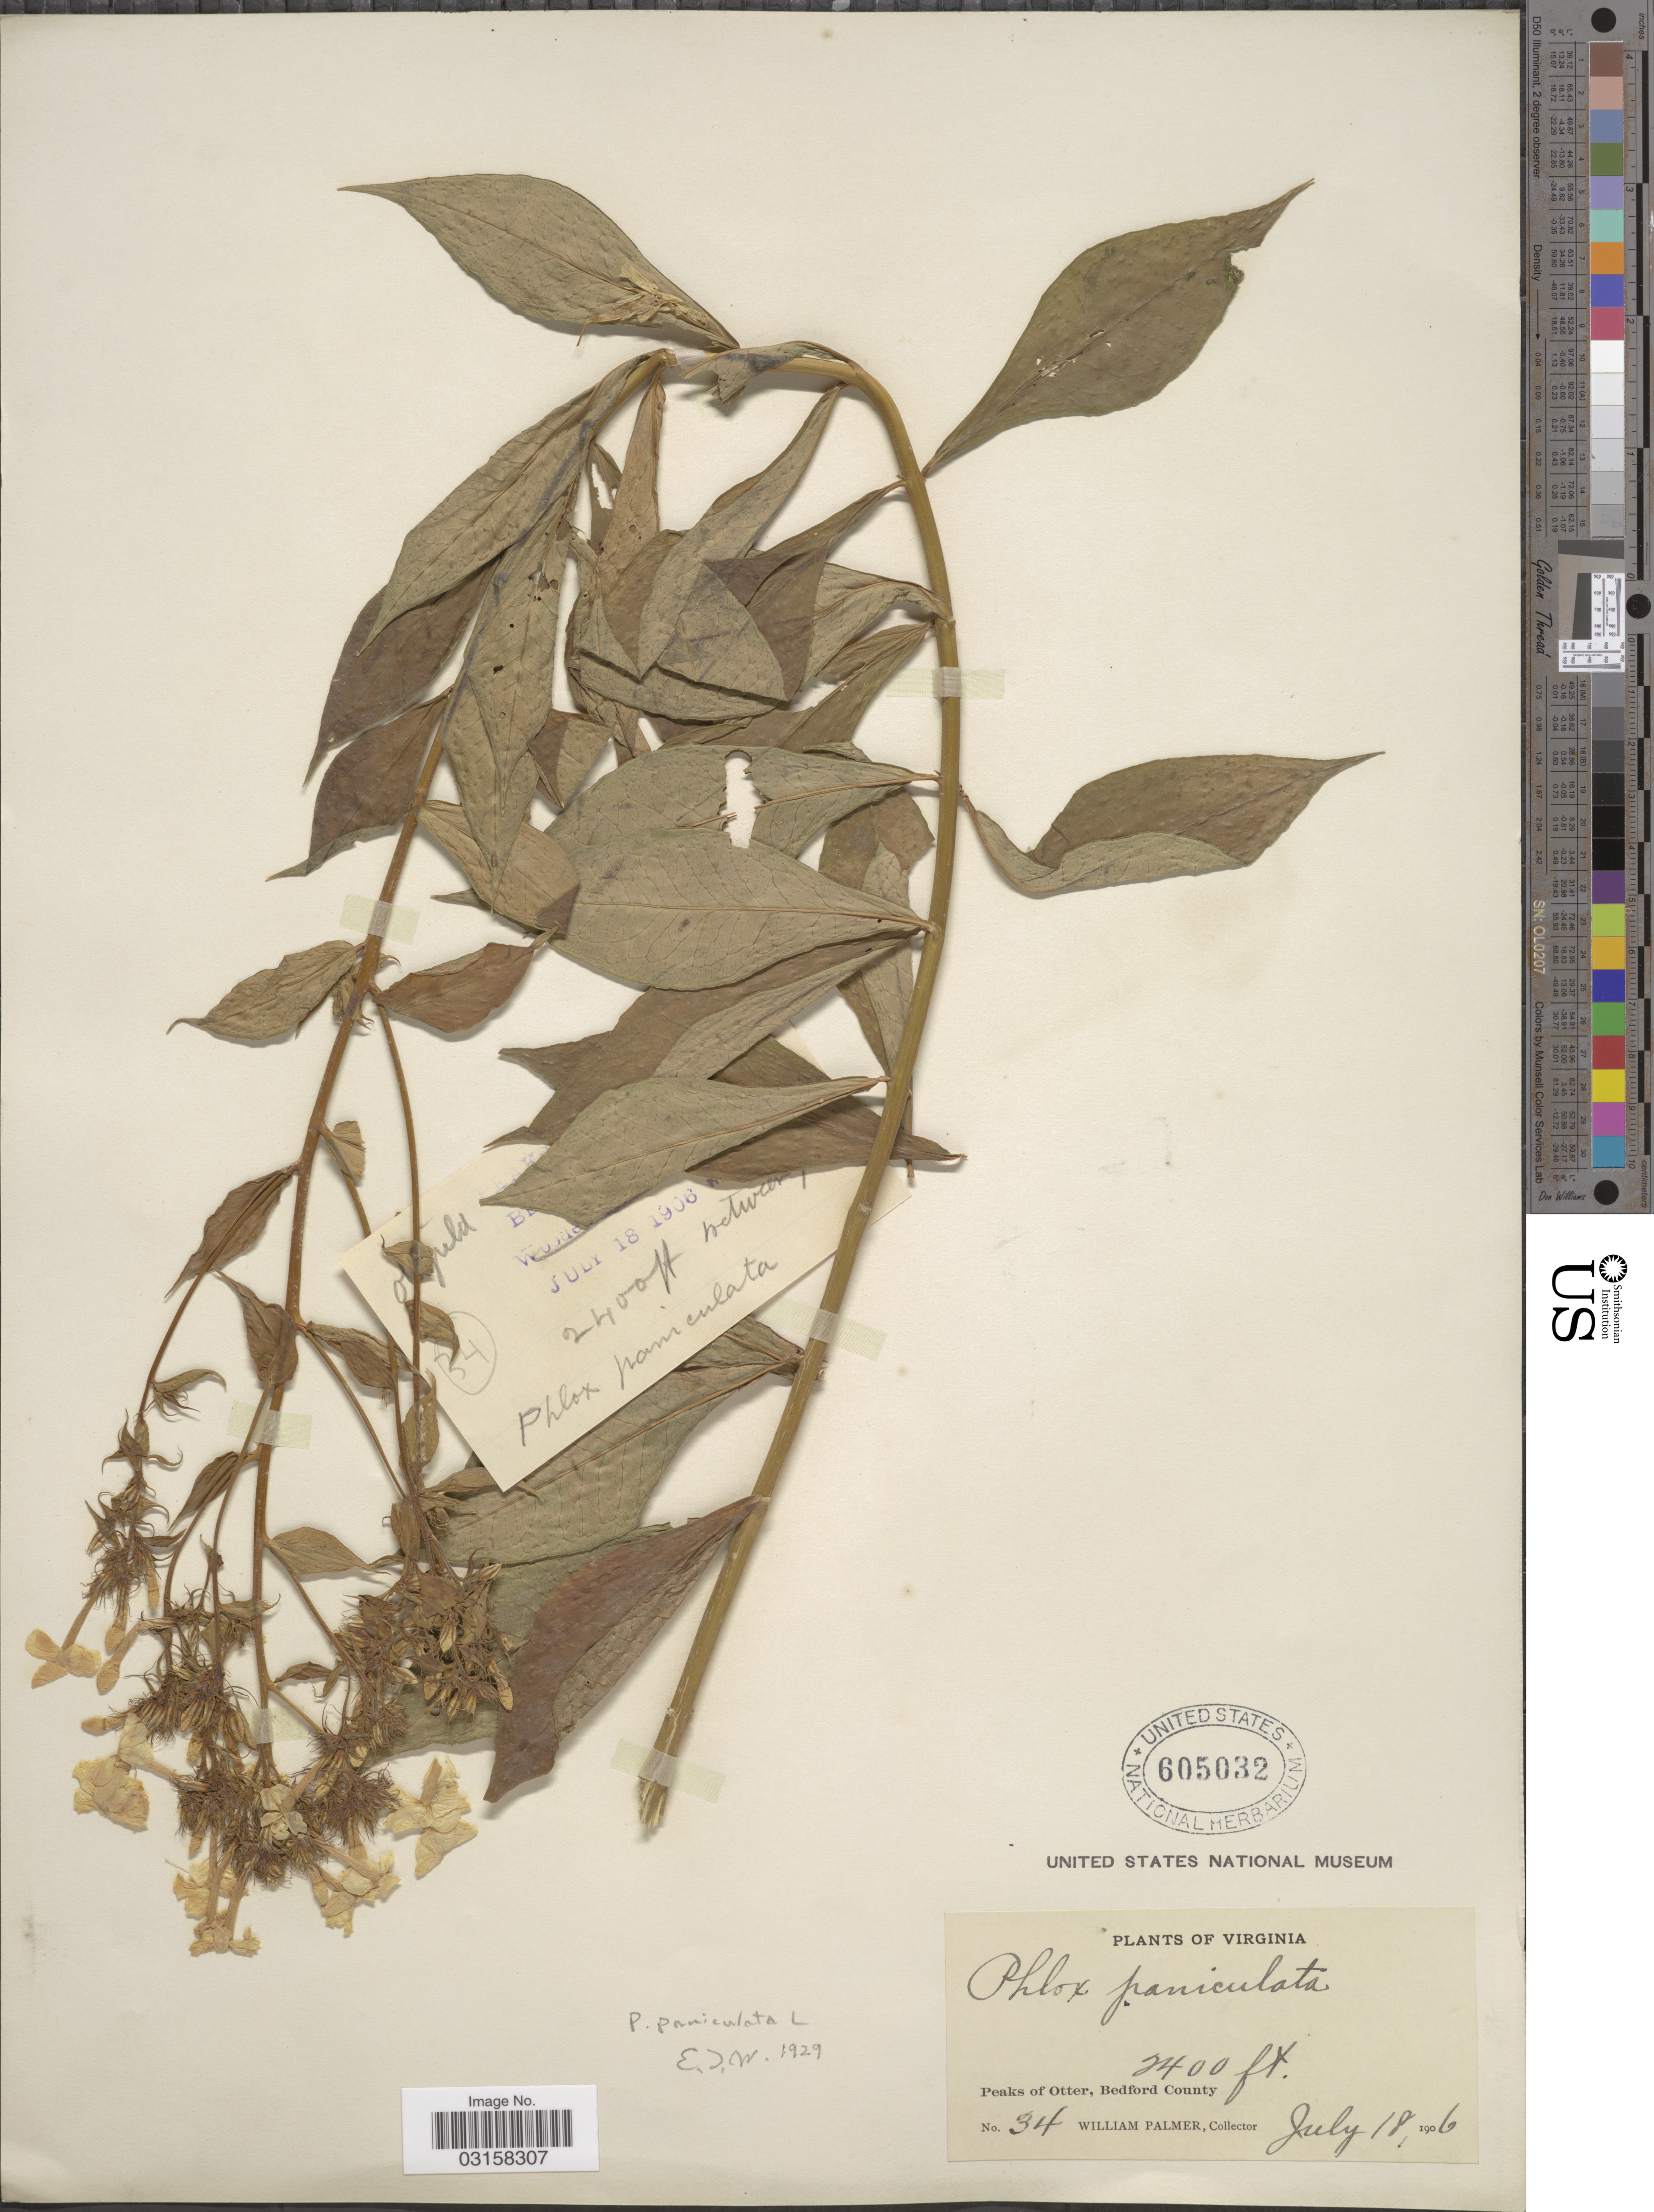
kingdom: Plantae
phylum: Tracheophyta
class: Magnoliopsida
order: Ericales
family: Polemoniaceae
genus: Phlox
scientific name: Phlox paniculata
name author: L.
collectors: W. Palmer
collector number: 34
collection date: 1906-07-18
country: United States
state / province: Virginia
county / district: Bedford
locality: Peaks of Otter, Bedford County.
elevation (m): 732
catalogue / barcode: US 605032